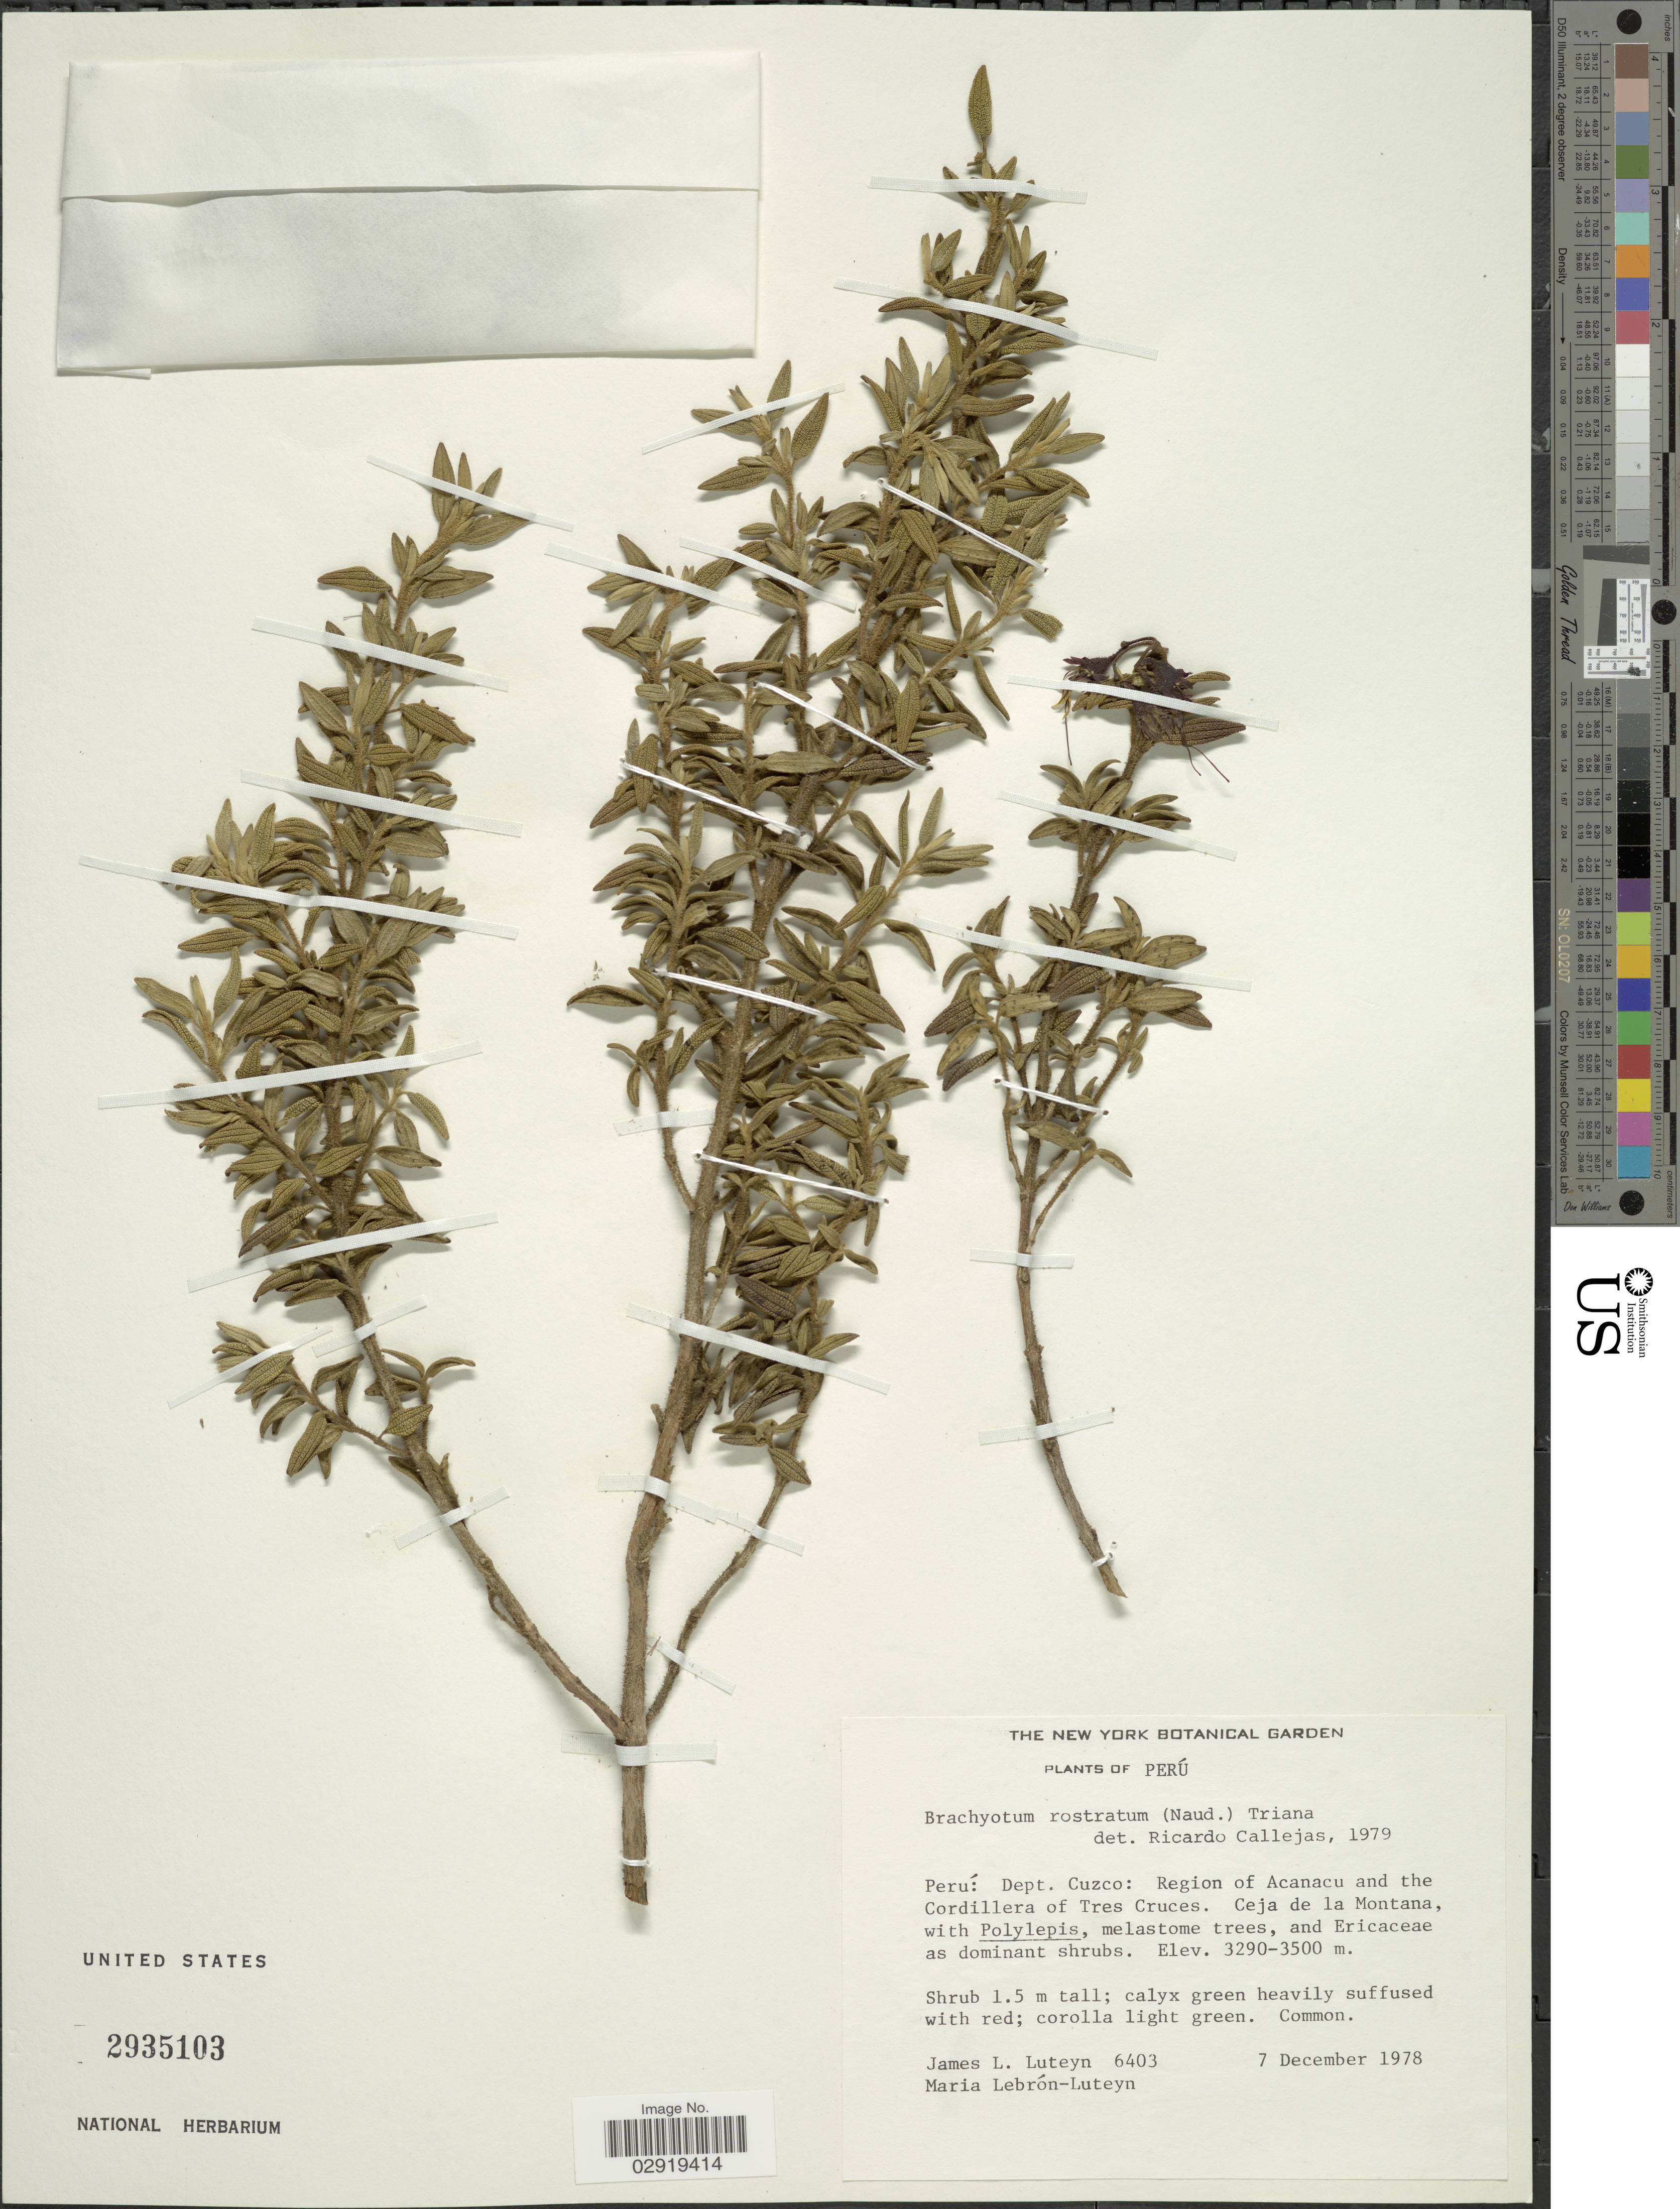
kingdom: Plantae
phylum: Tracheophyta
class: Magnoliopsida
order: Myrtales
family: Melastomataceae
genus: Brachyotum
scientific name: Brachyotum rostratum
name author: (Naudin) Triana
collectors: J. Luteyn & M. L. Lebrón-Luteyn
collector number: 6403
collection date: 1978-12-07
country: Peru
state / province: Cusco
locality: Dept. Cuzco: Region of Acanacu and the Cordillera of Tres Cruces. Ceja de la Montana.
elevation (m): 3290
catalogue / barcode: US 2935103